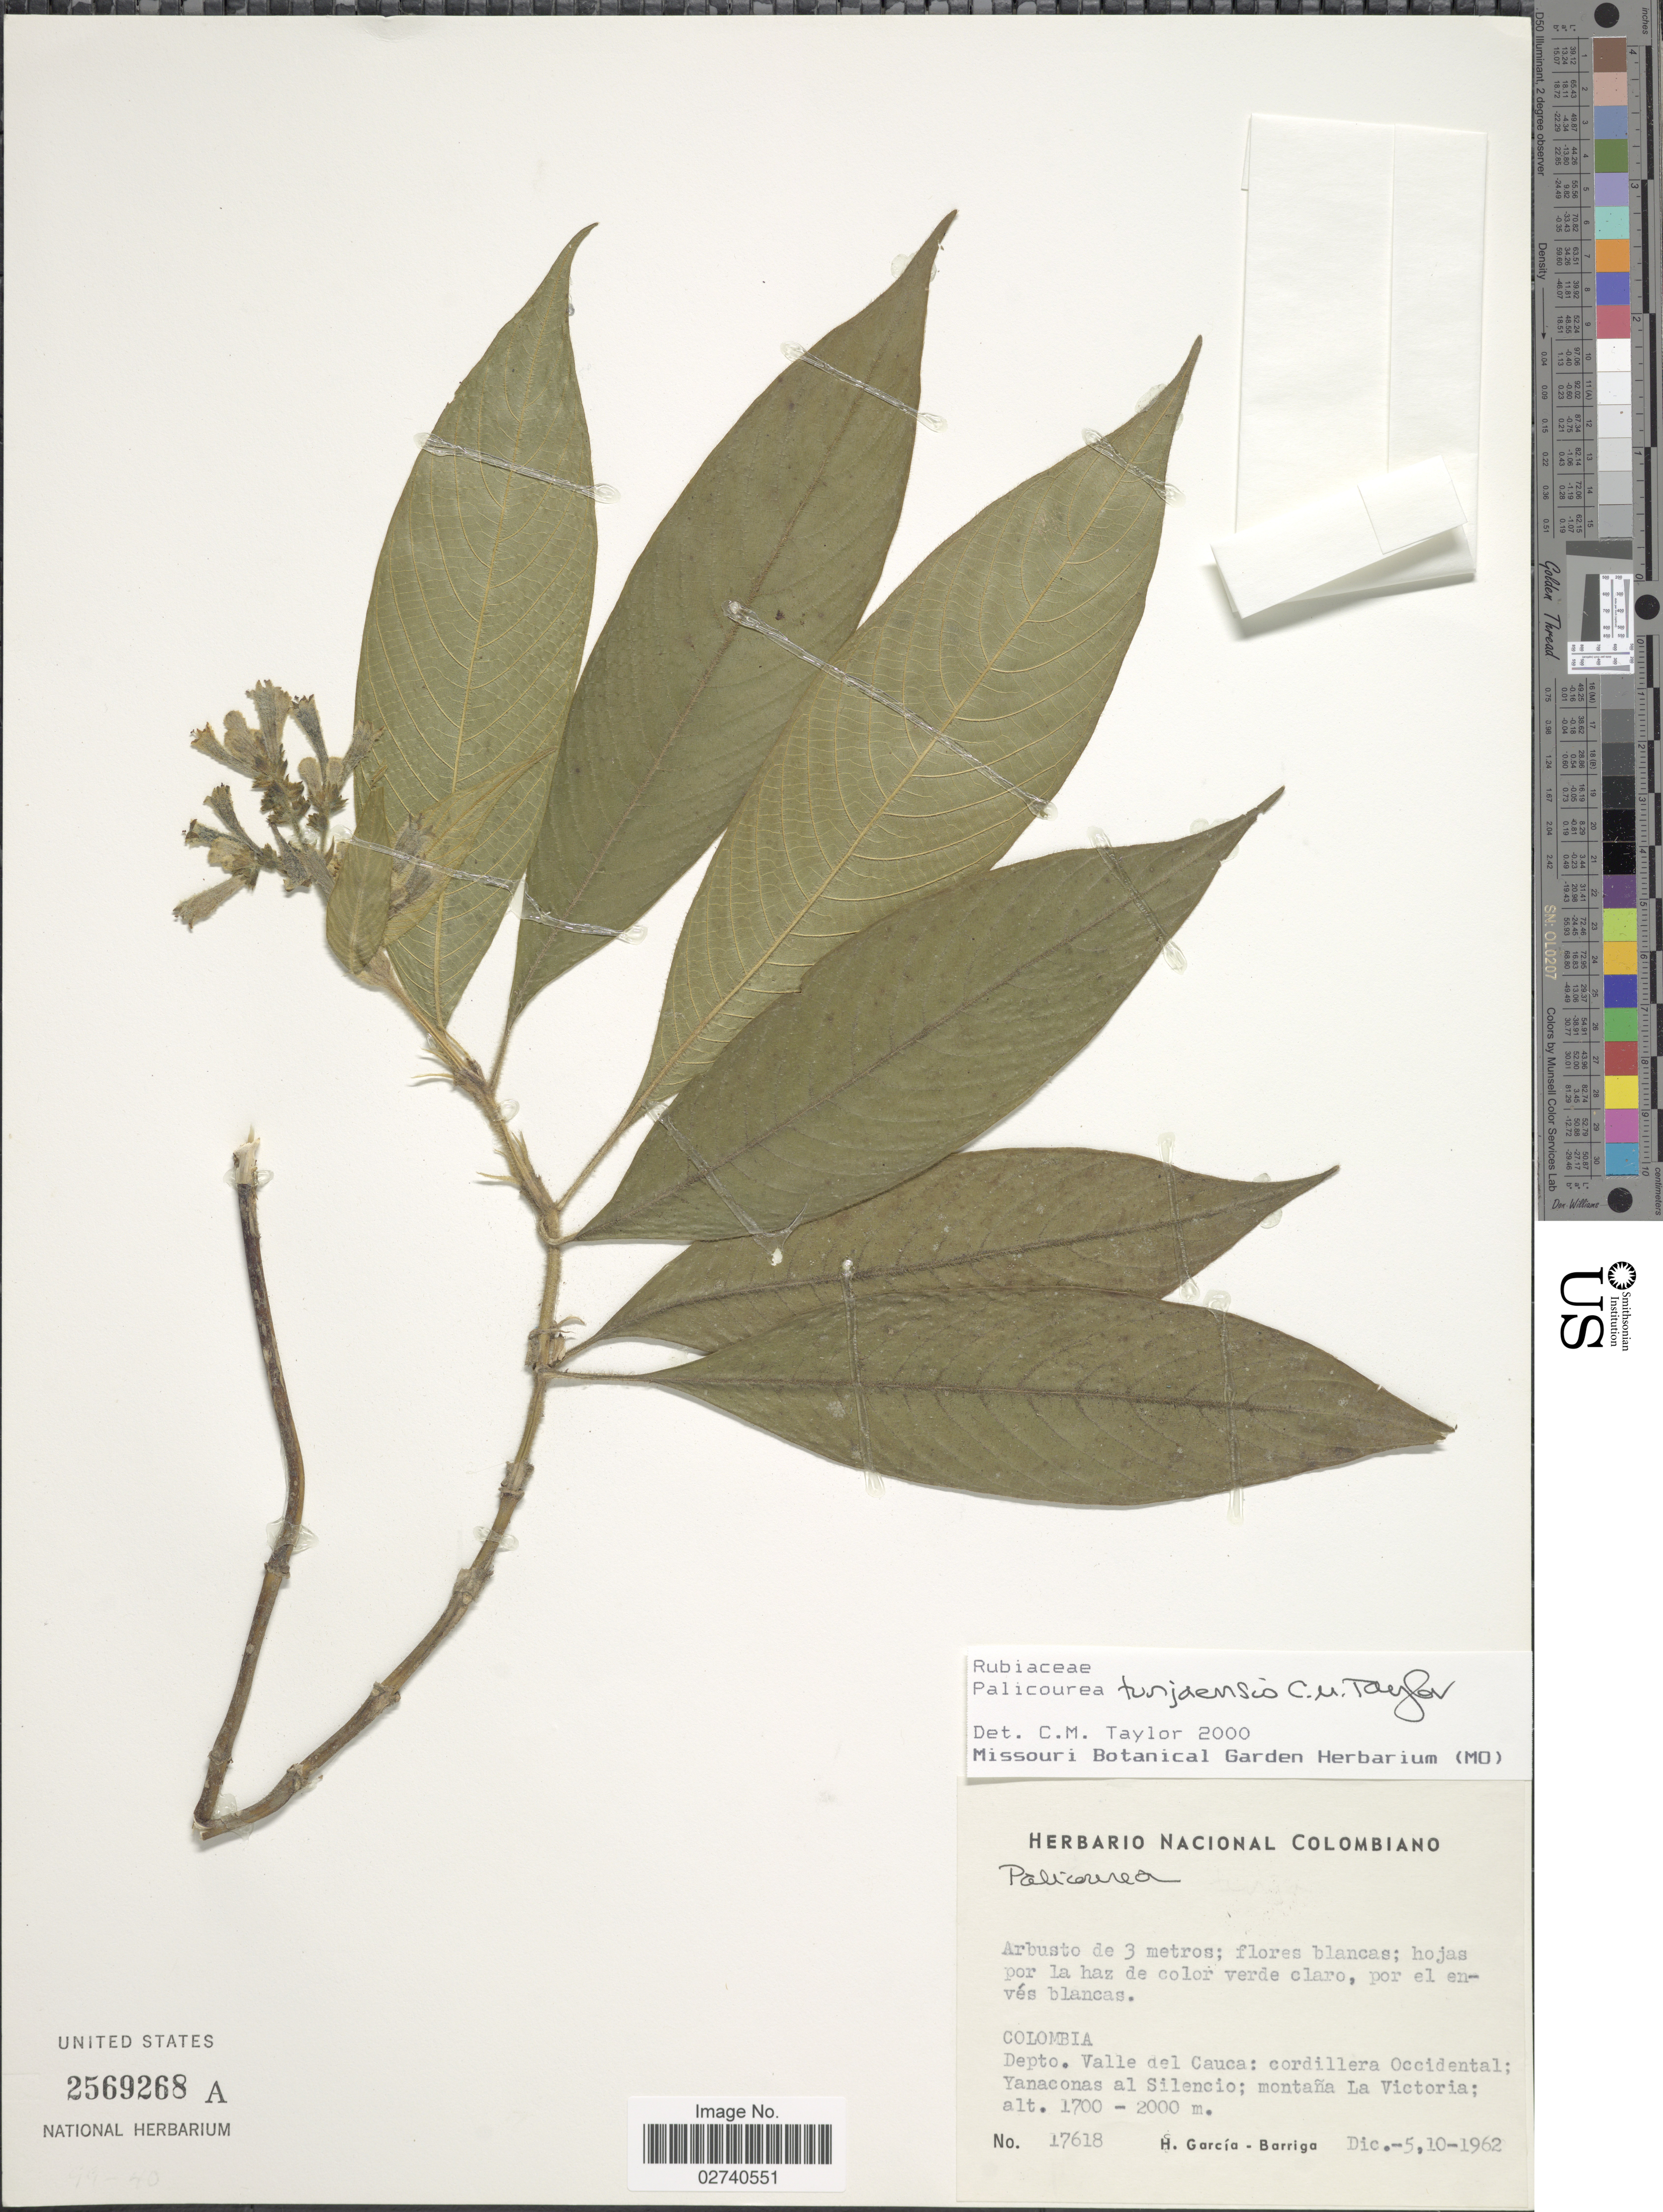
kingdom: Plantae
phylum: Tracheophyta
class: Magnoliopsida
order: Gentianales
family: Rubiaceae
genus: Palicourea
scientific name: Palicourea tunjaensis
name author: C.M. Taylor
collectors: H. García Barriga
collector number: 17618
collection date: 1962-12-05/1962-12-10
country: Colombia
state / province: Valle del Cauca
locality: Cordillera Occidental: Yanaconas al Silencio; montana La Victoria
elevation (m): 1700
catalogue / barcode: US 2569268A